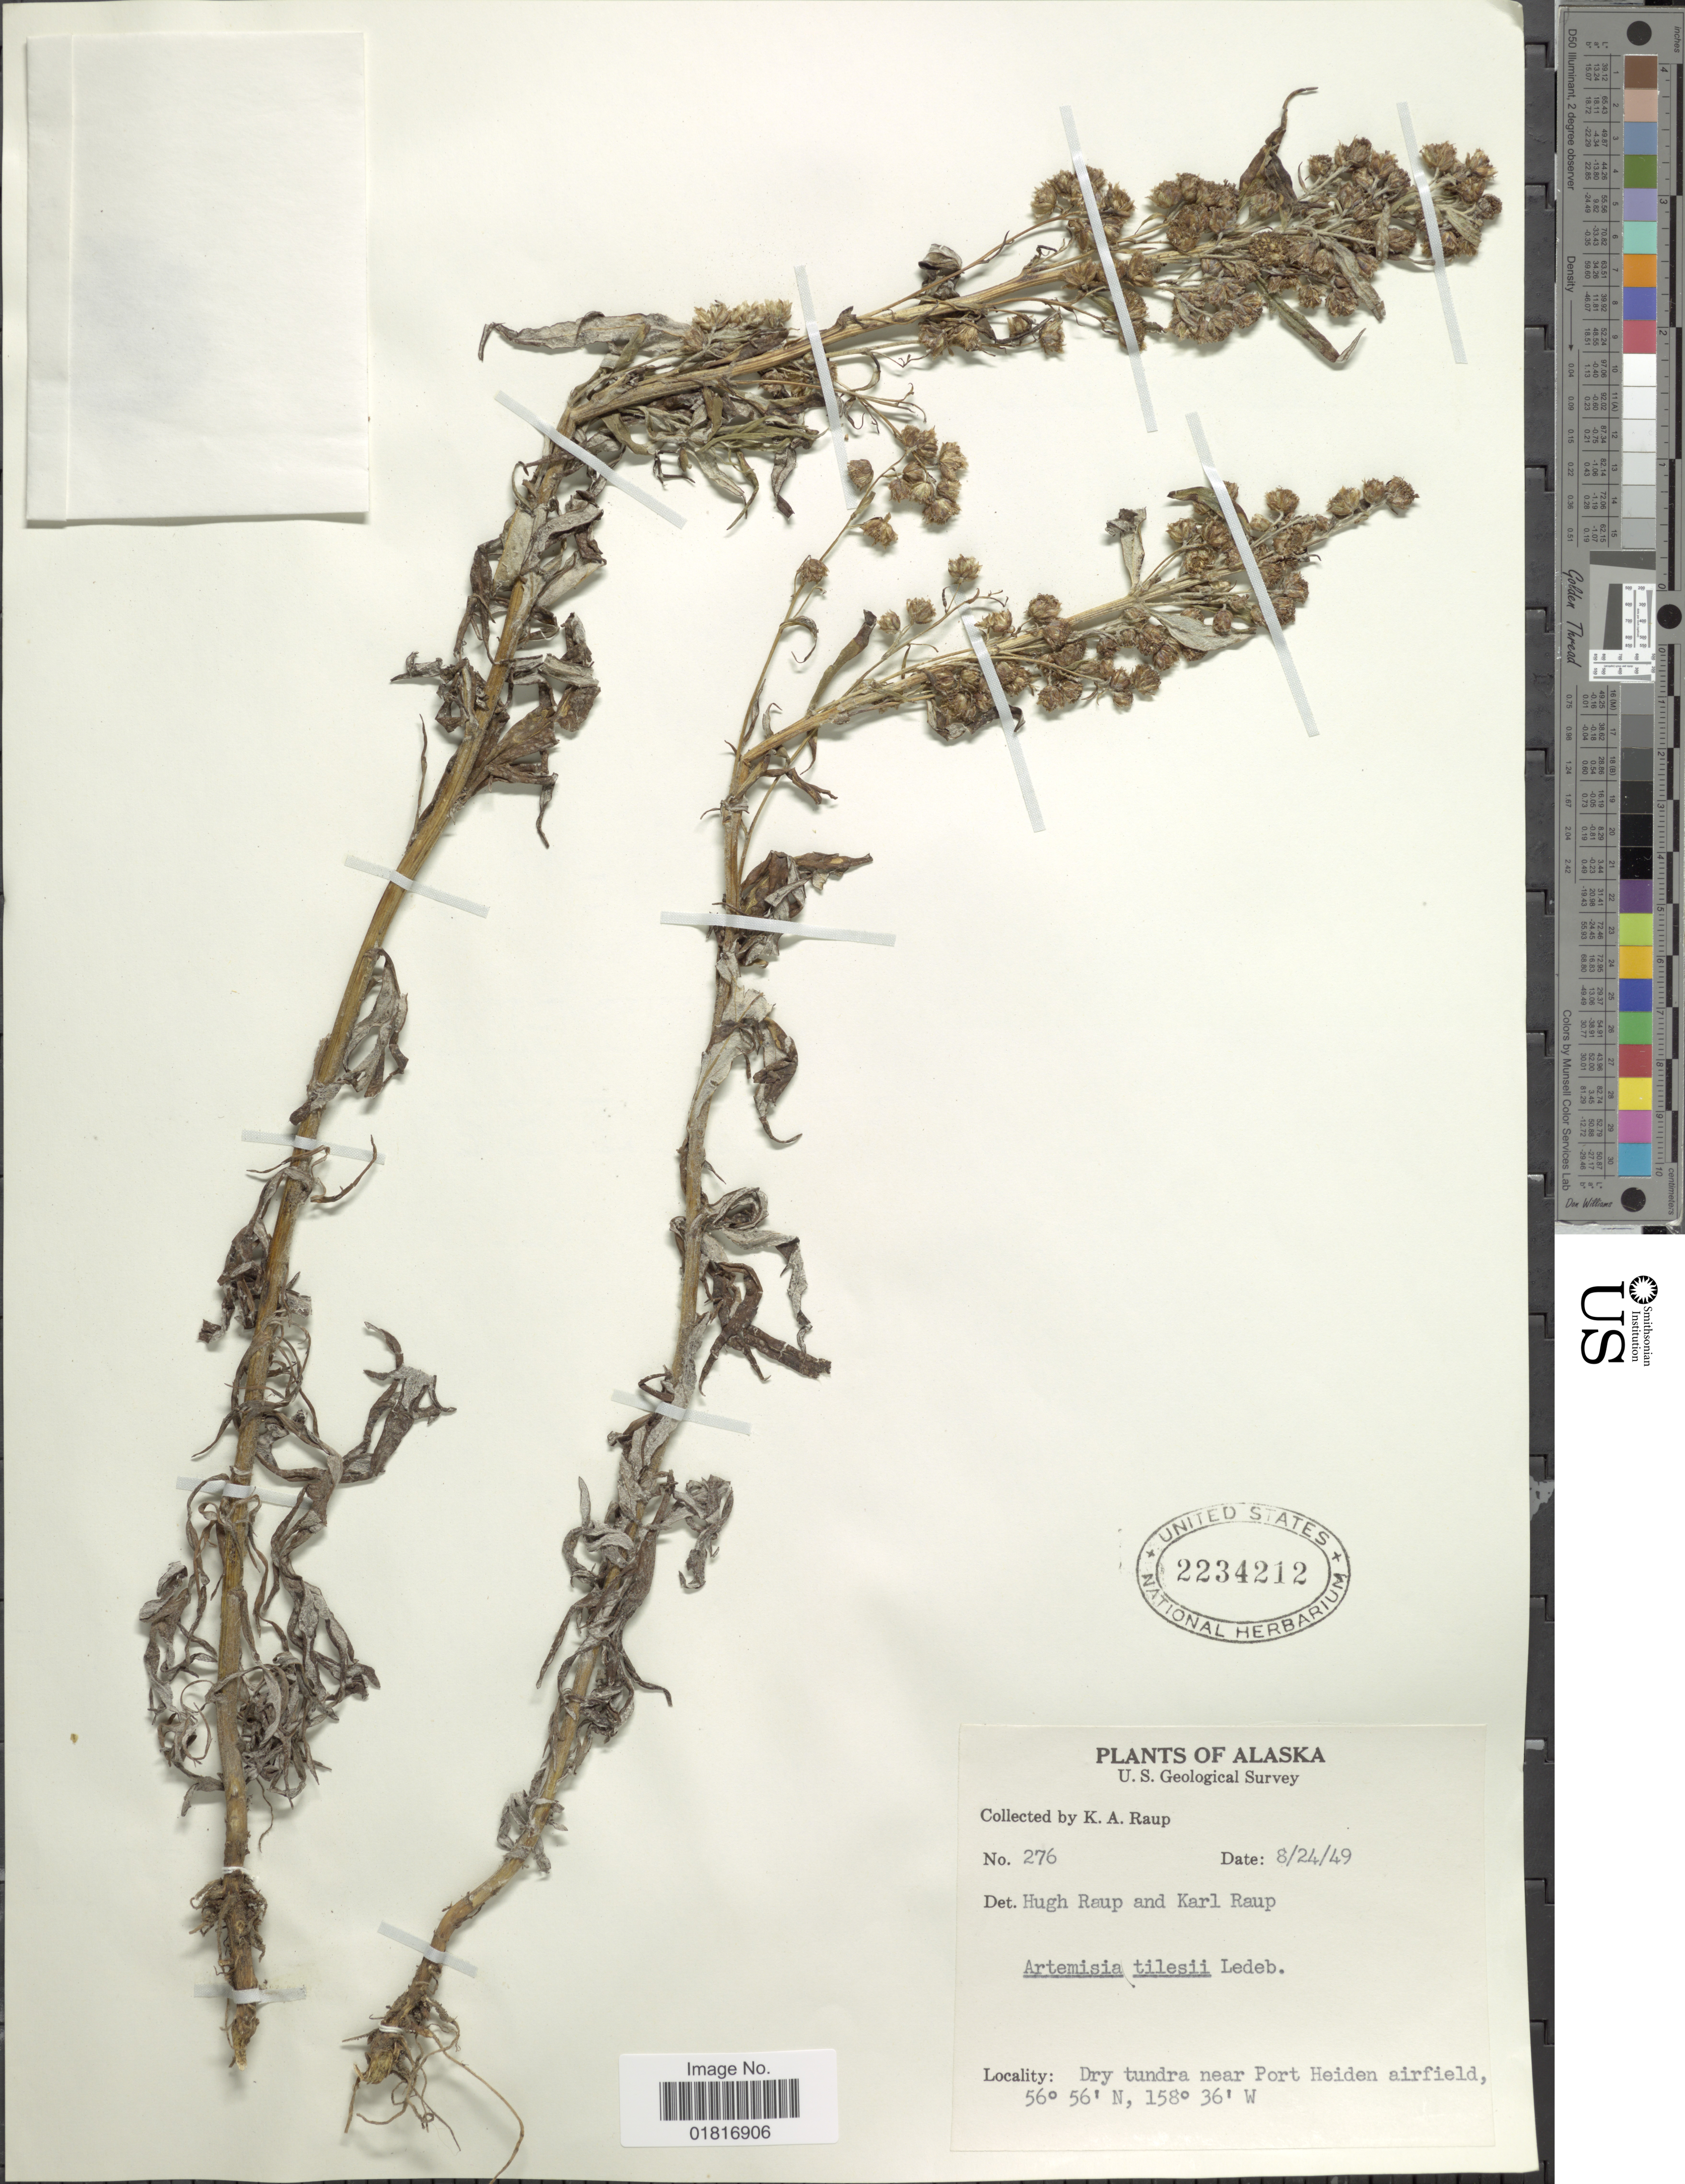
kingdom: Plantae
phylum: Tracheophyta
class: Magnoliopsida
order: Asterales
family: Asteraceae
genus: Artemisia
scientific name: Artemisia tilesii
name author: Ledeb.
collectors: K. Raup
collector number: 276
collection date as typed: Transcribed d/m/y: 24/8/49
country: United States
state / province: Alaska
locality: Dry tundra near Port heiden airfield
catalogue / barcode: US 2234212